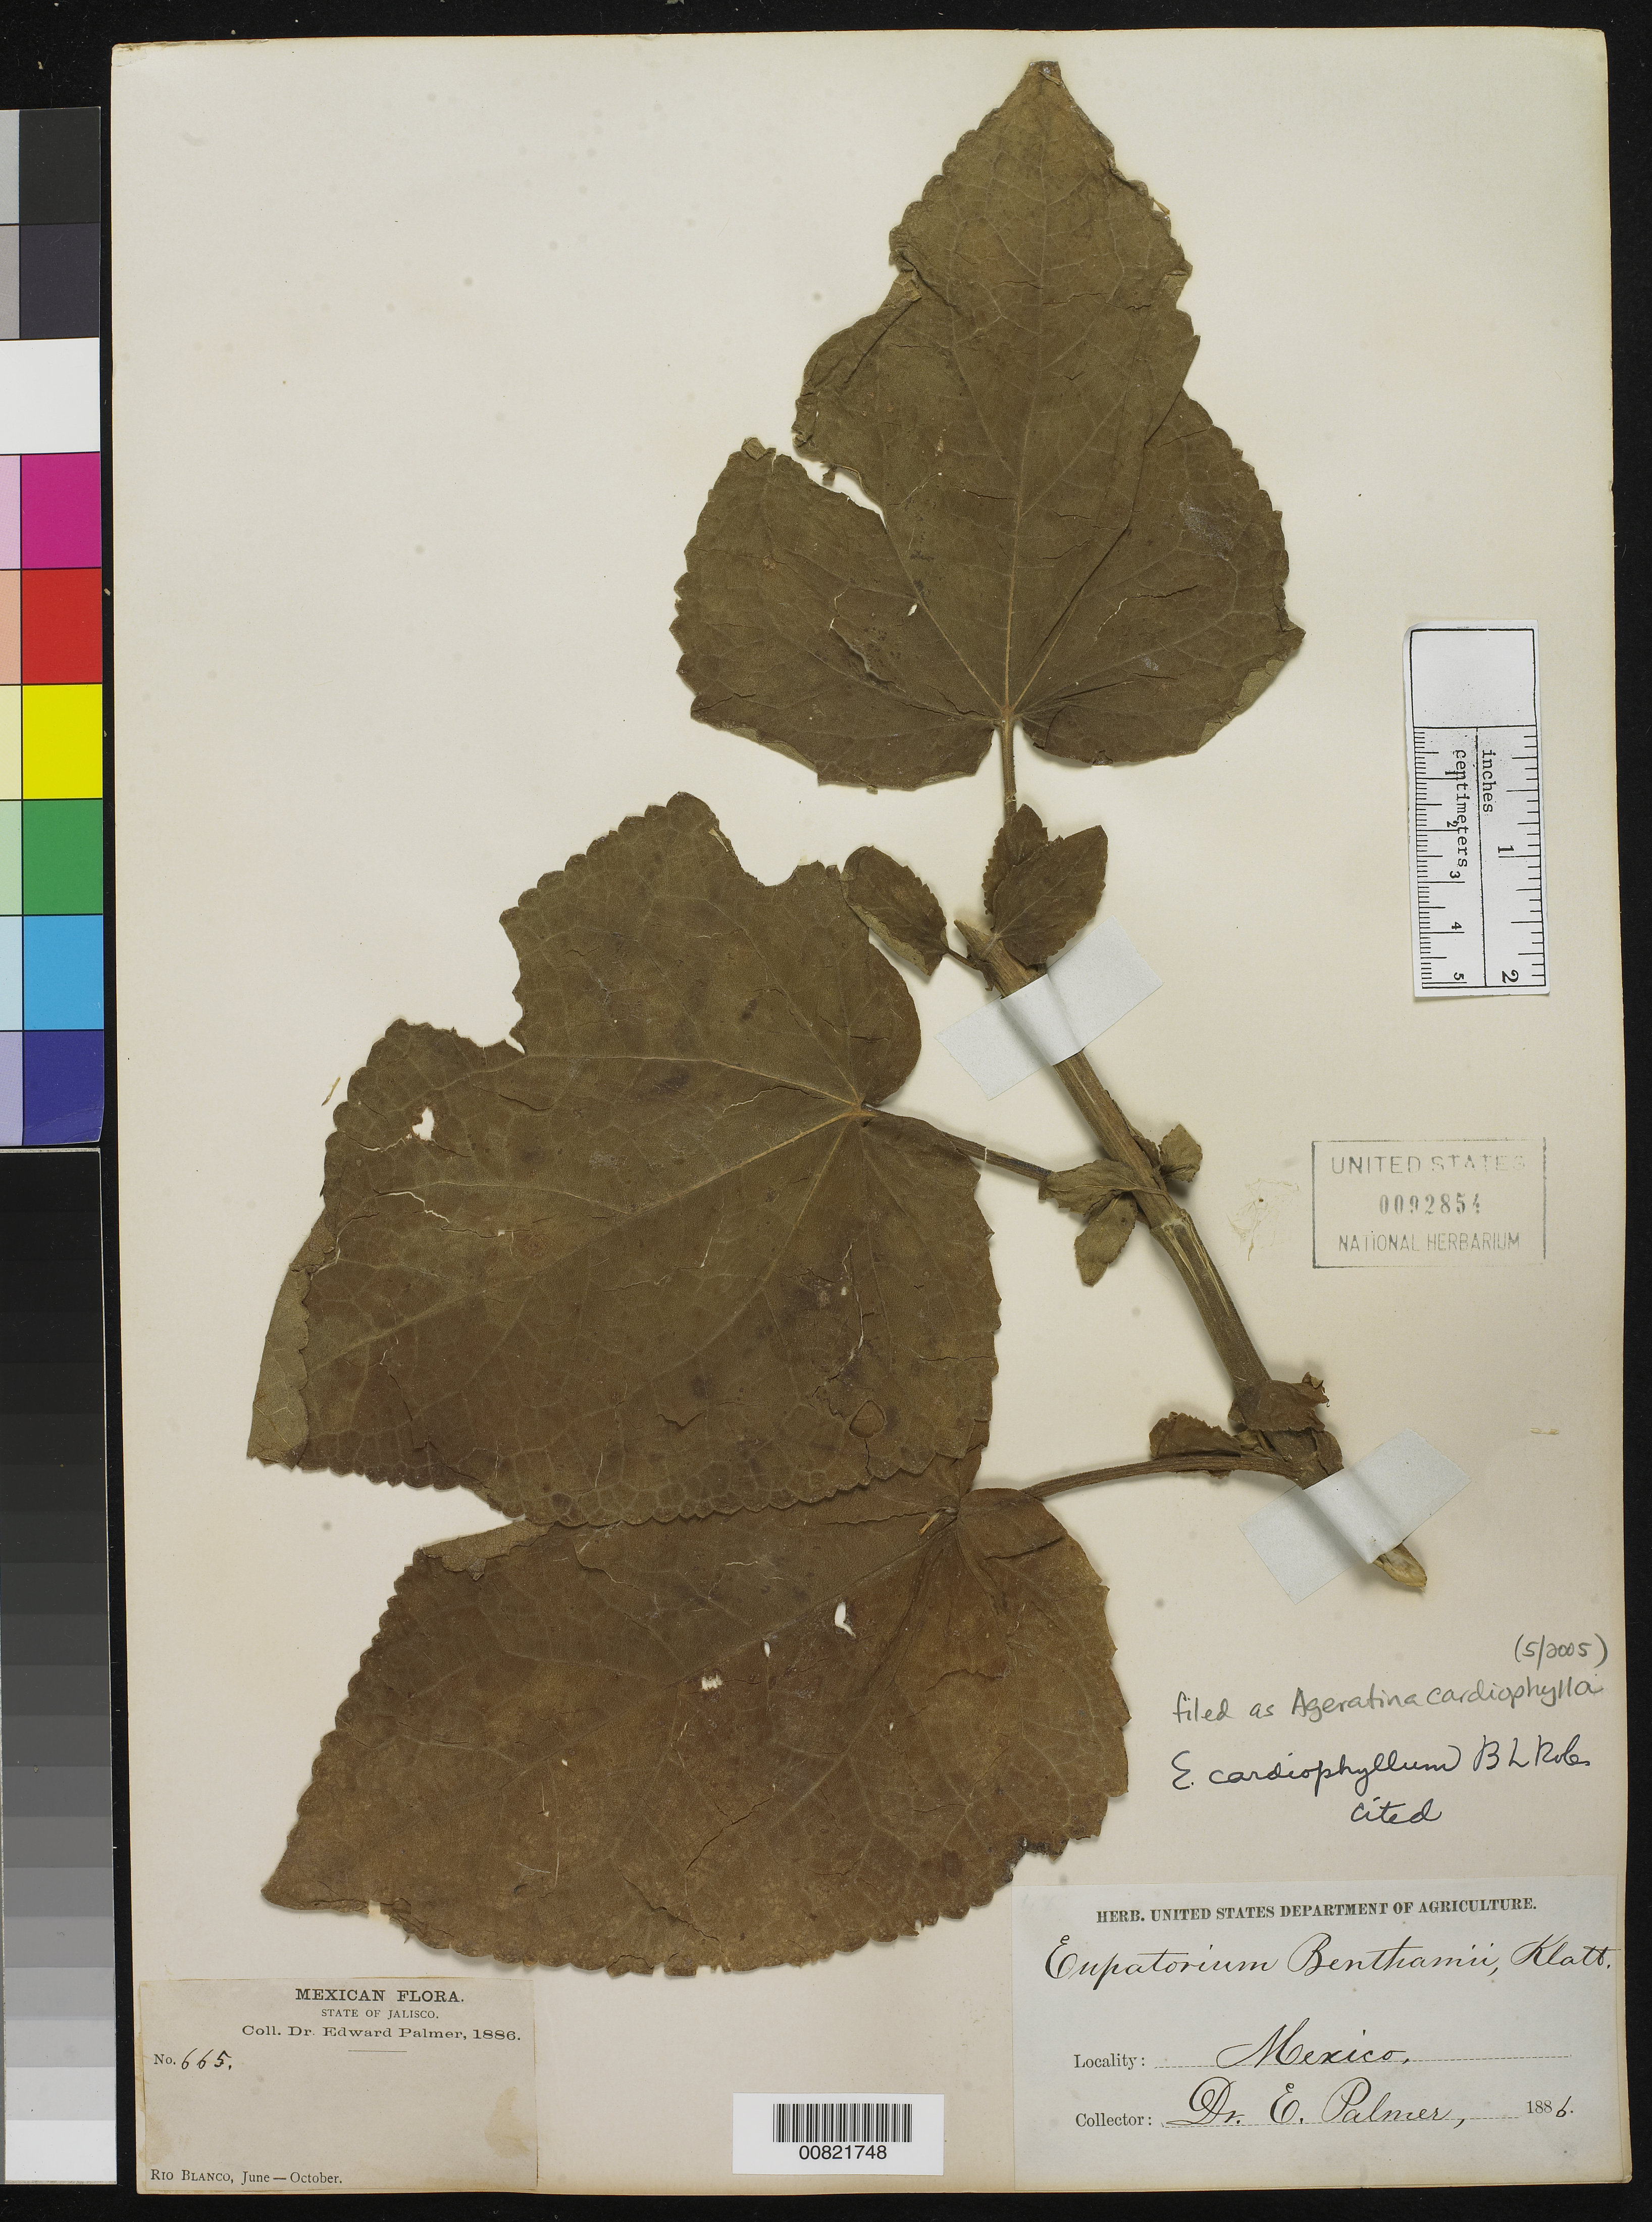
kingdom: Plantae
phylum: Tracheophyta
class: Magnoliopsida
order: Asterales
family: Asteraceae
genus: Ageratina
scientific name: Ageratina cardiophylla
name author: (B.L. Rob.) R.M. King & H. Rob.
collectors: E. Palmer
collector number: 665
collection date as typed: Jun 1886 to -- Oct 1886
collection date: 1886-06/1886-10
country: Mexico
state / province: Jalisco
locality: Río Blanco, Jalisco.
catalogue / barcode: US 92854